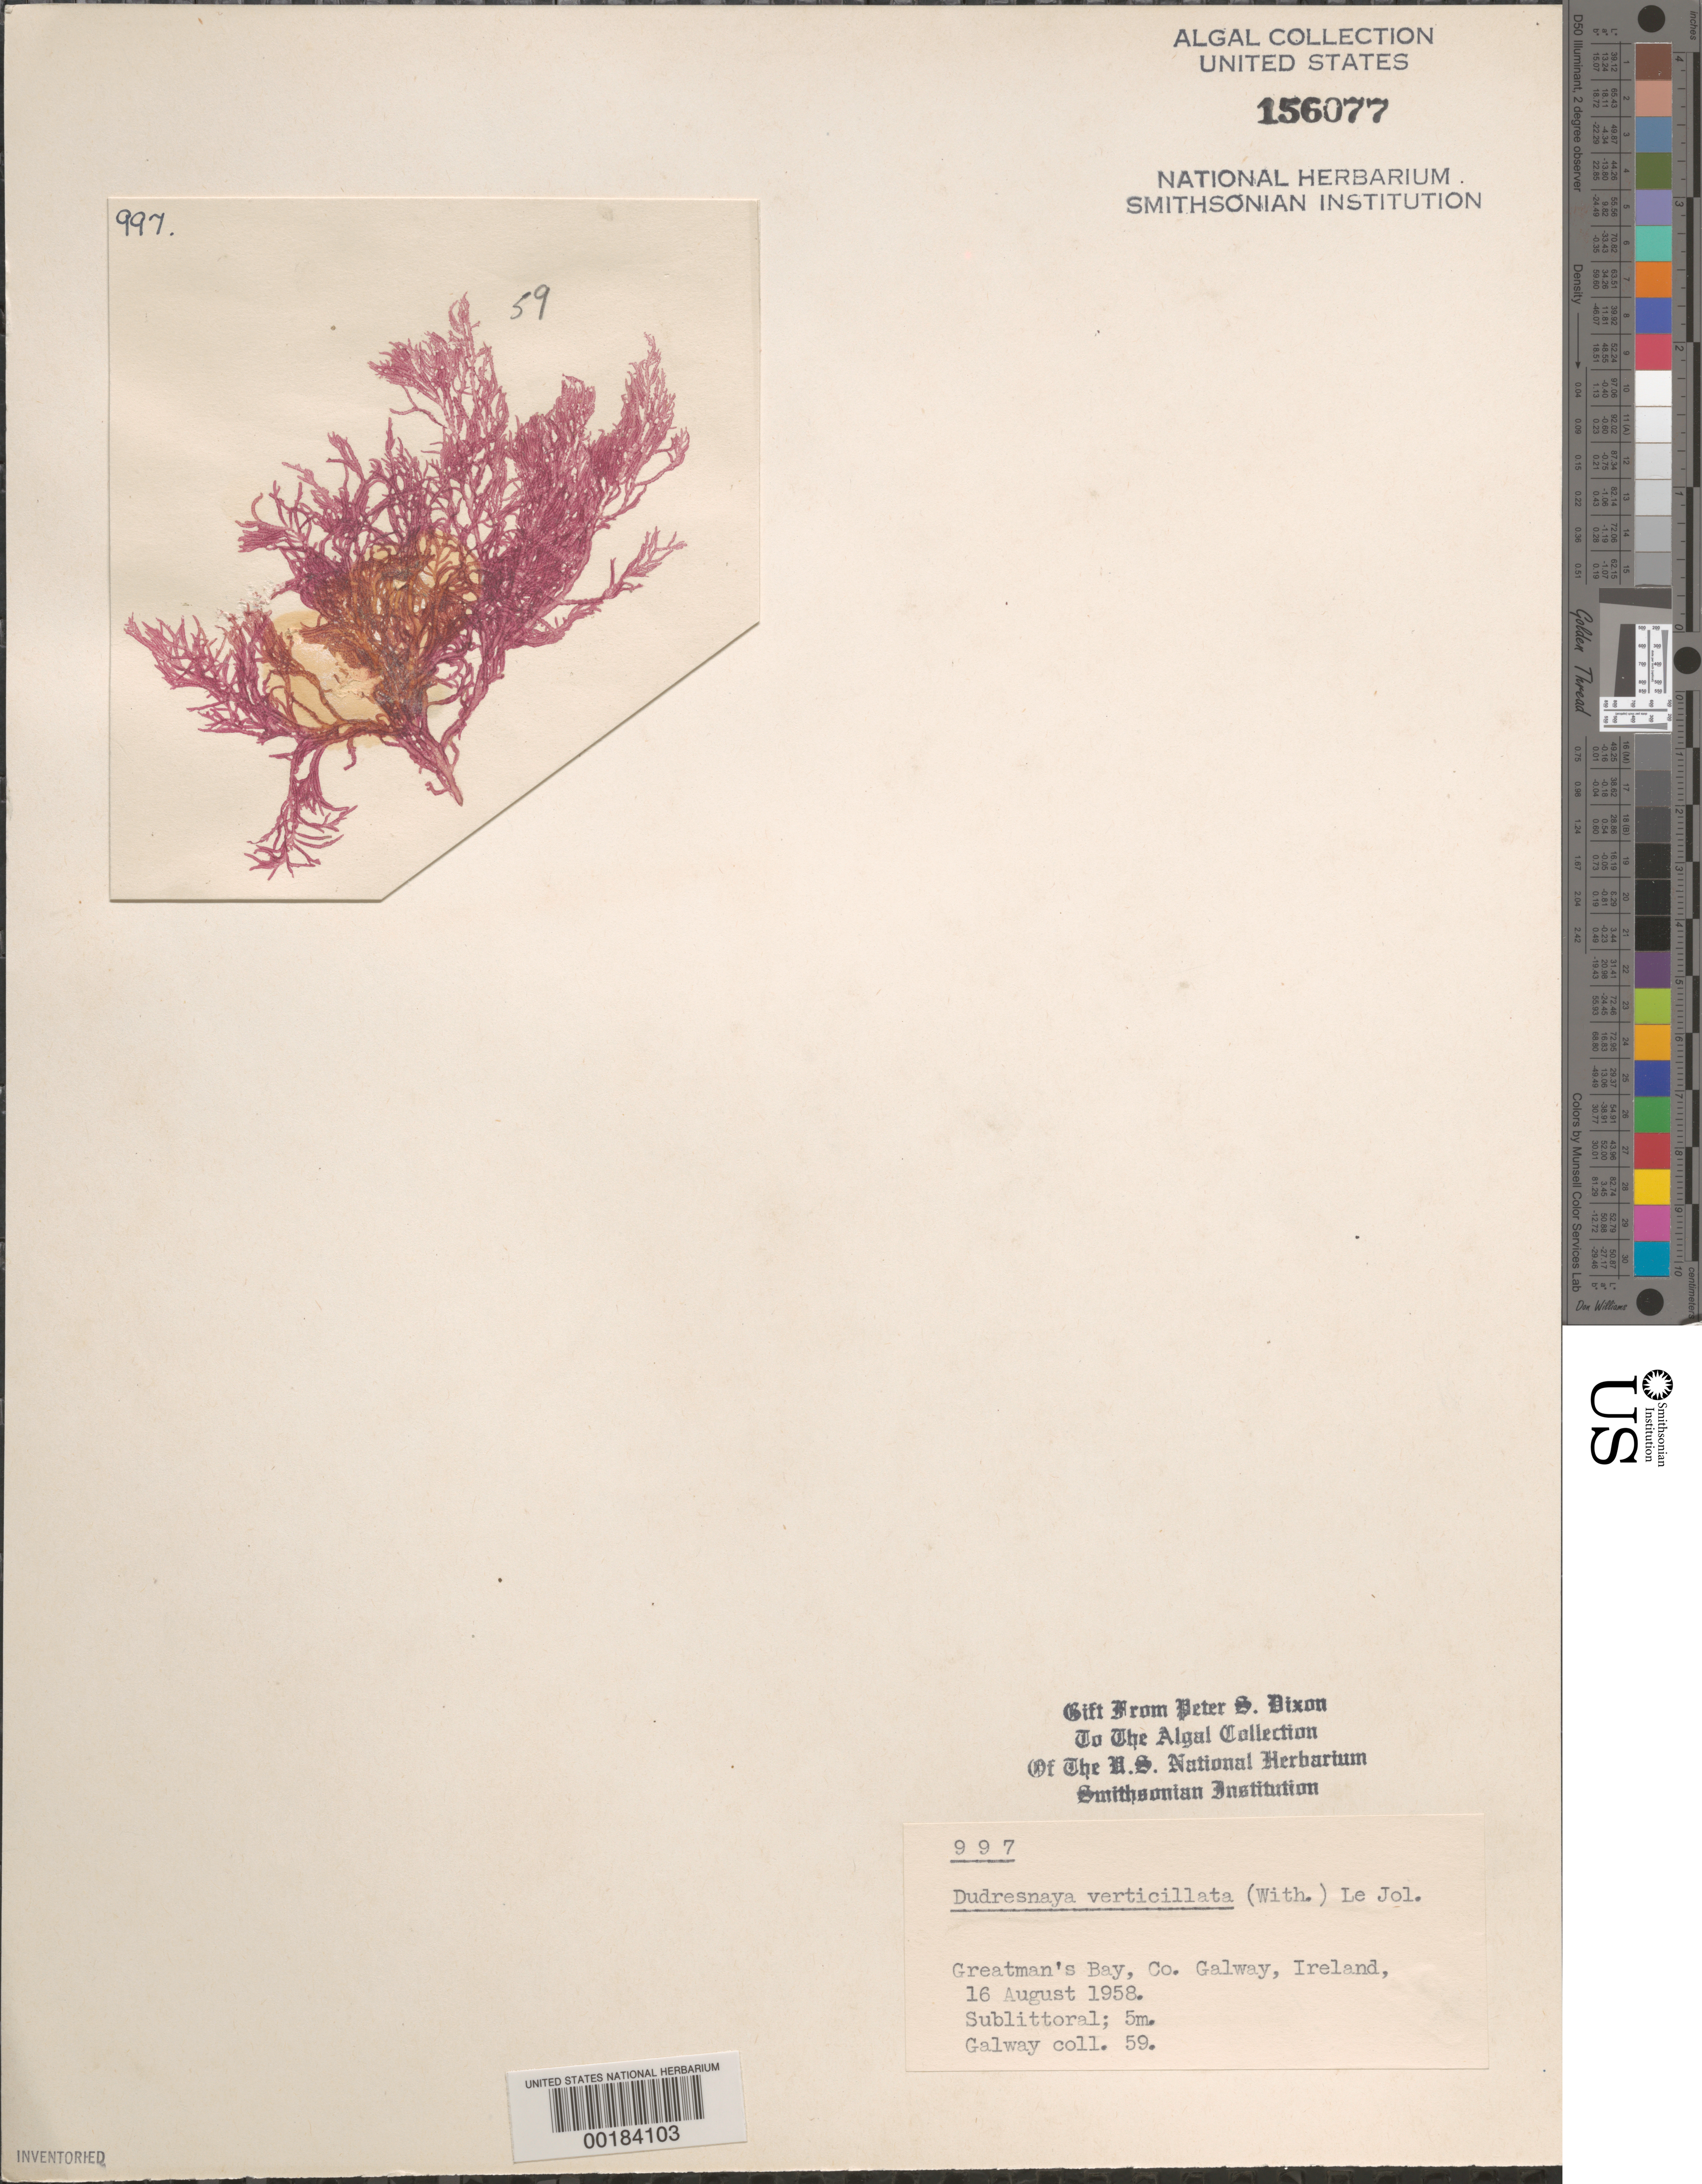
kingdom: Plantae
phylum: Rhodophyta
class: Florideophyceae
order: Gigartinales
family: Dumontiaceae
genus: Dudresnaya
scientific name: Dudresnaya verticillata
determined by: Dixon, P. S.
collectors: P. S. Dixon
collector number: PSD 997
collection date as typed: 16 Aug 1958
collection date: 1958-08-16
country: Ireland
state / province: Connaught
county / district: Galway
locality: Greatman's Bay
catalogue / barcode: US 156077